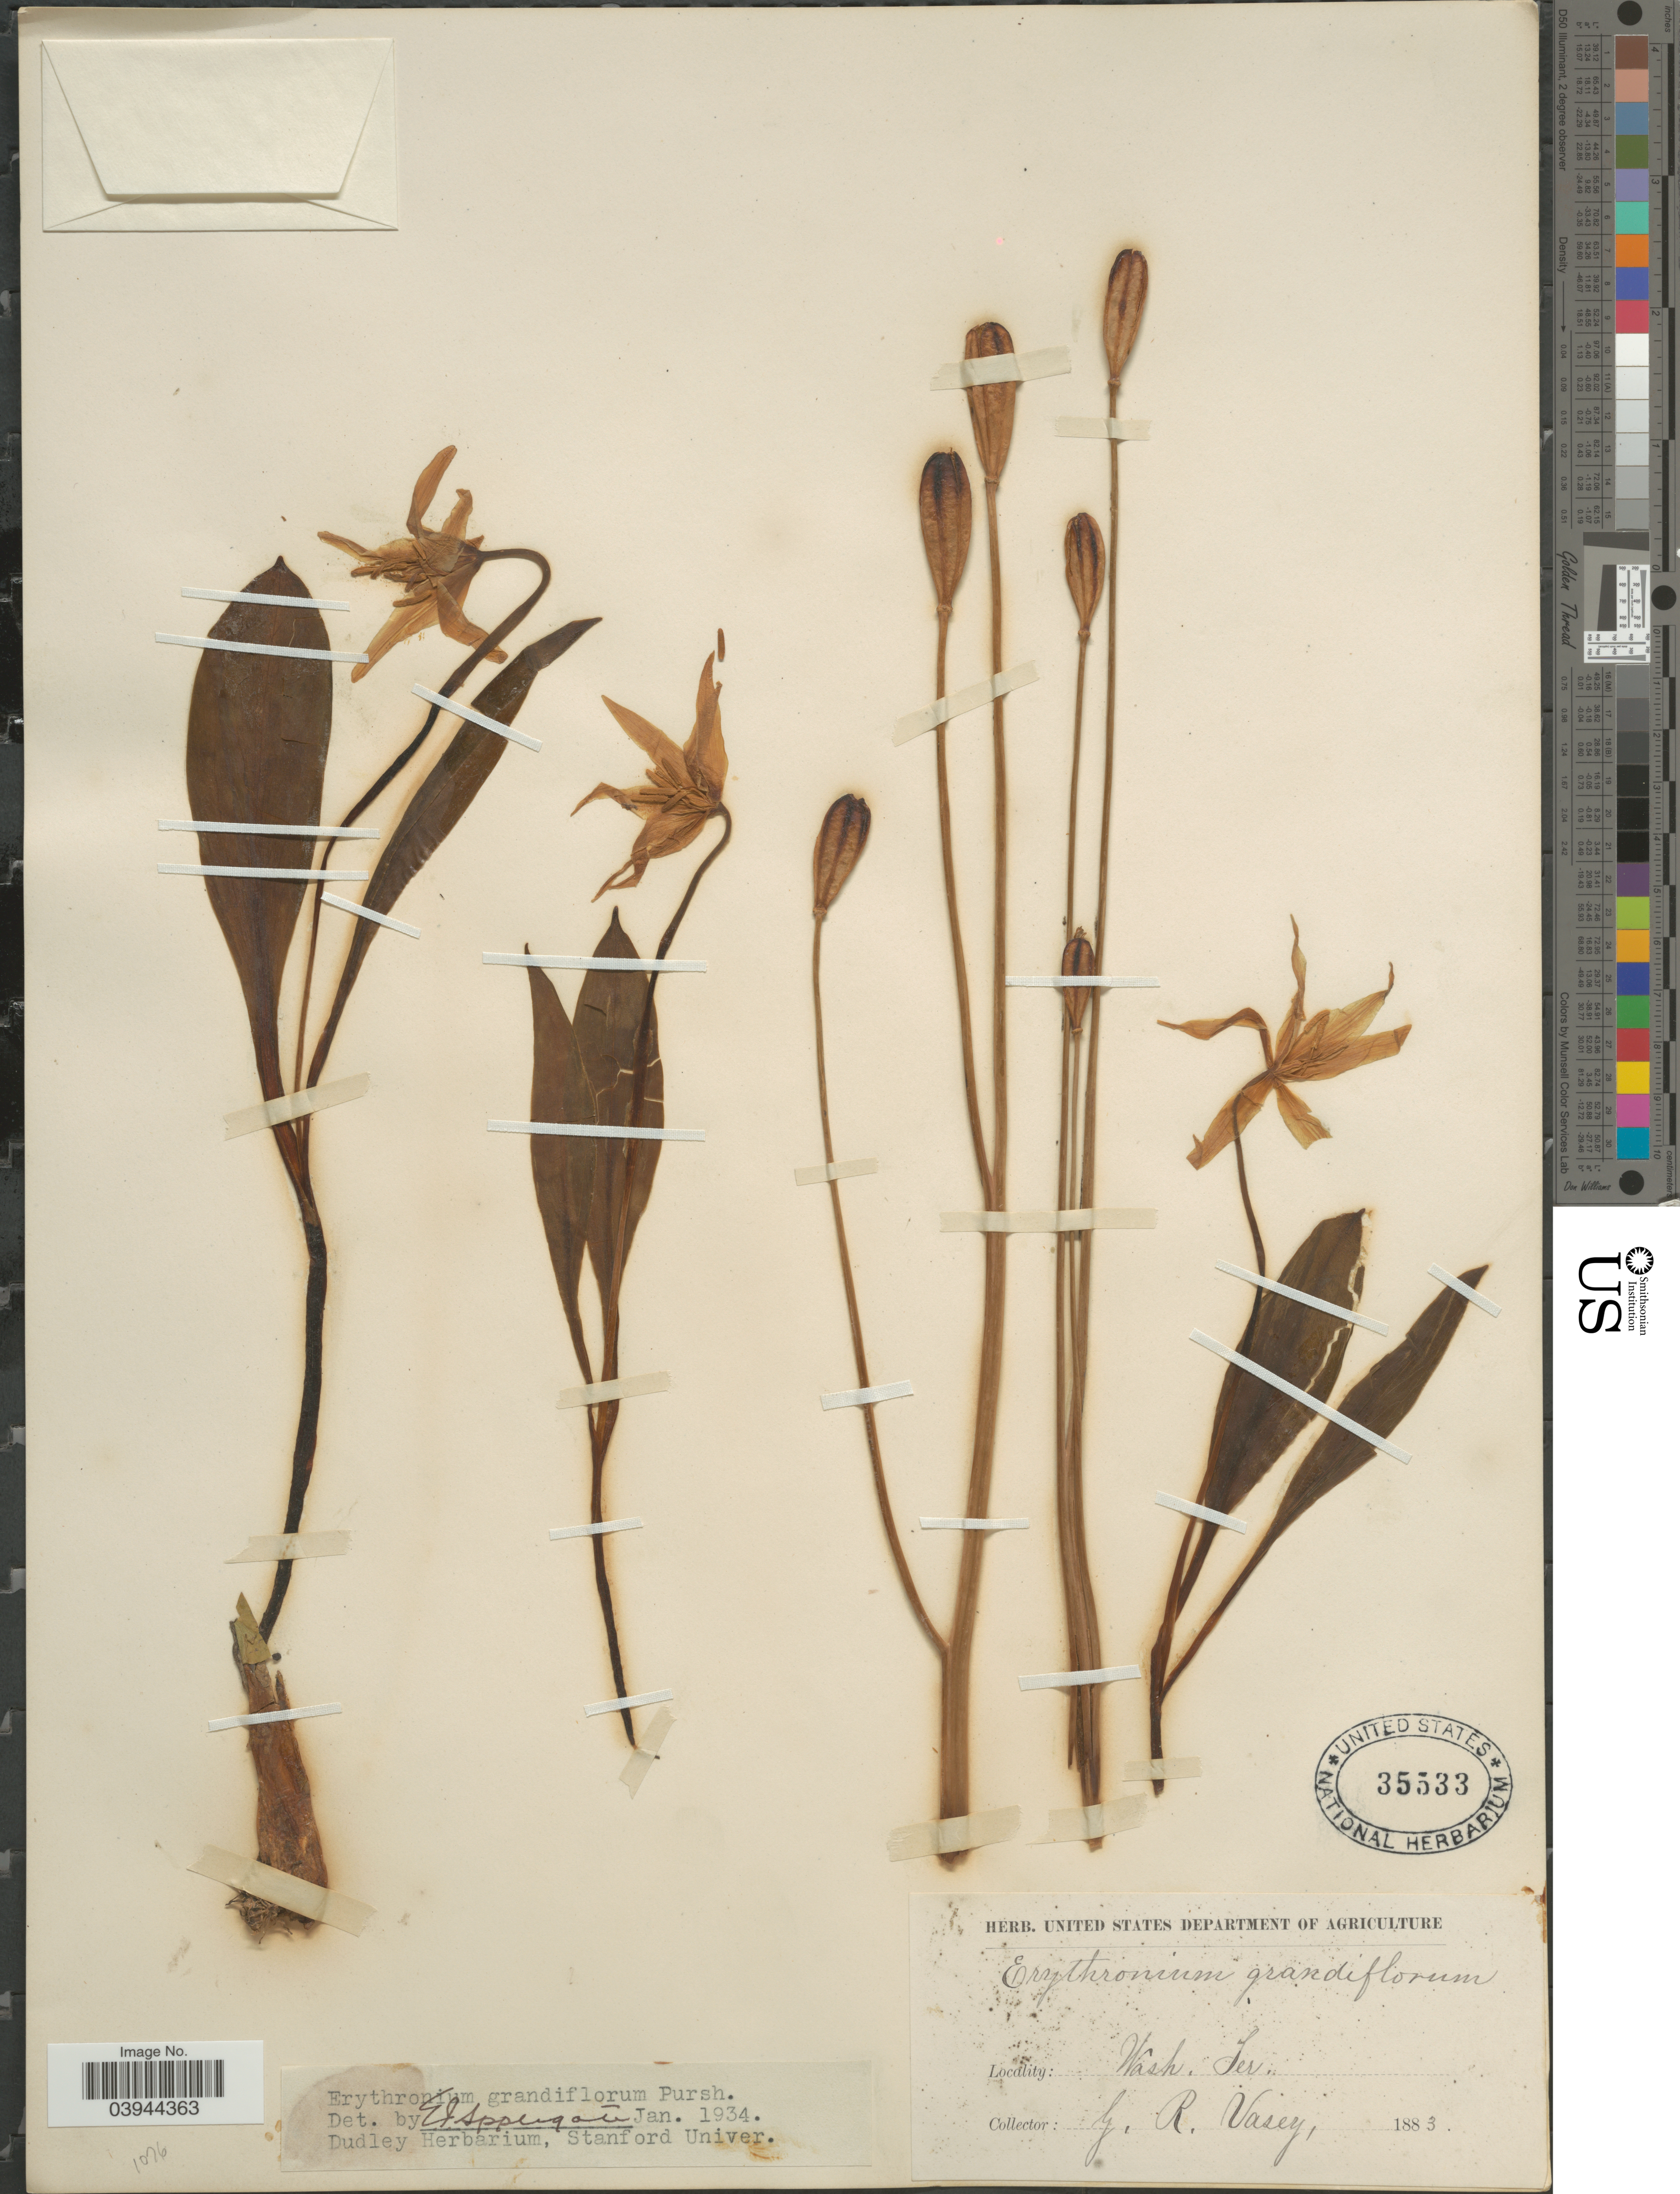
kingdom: Plantae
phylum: Tracheophyta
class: Liliopsida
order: Liliales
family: Liliaceae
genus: Erythronium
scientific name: Erythronium grandiflorum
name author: Pursh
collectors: G. R. Vasey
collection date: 1883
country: United States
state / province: Washington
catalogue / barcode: US 35533